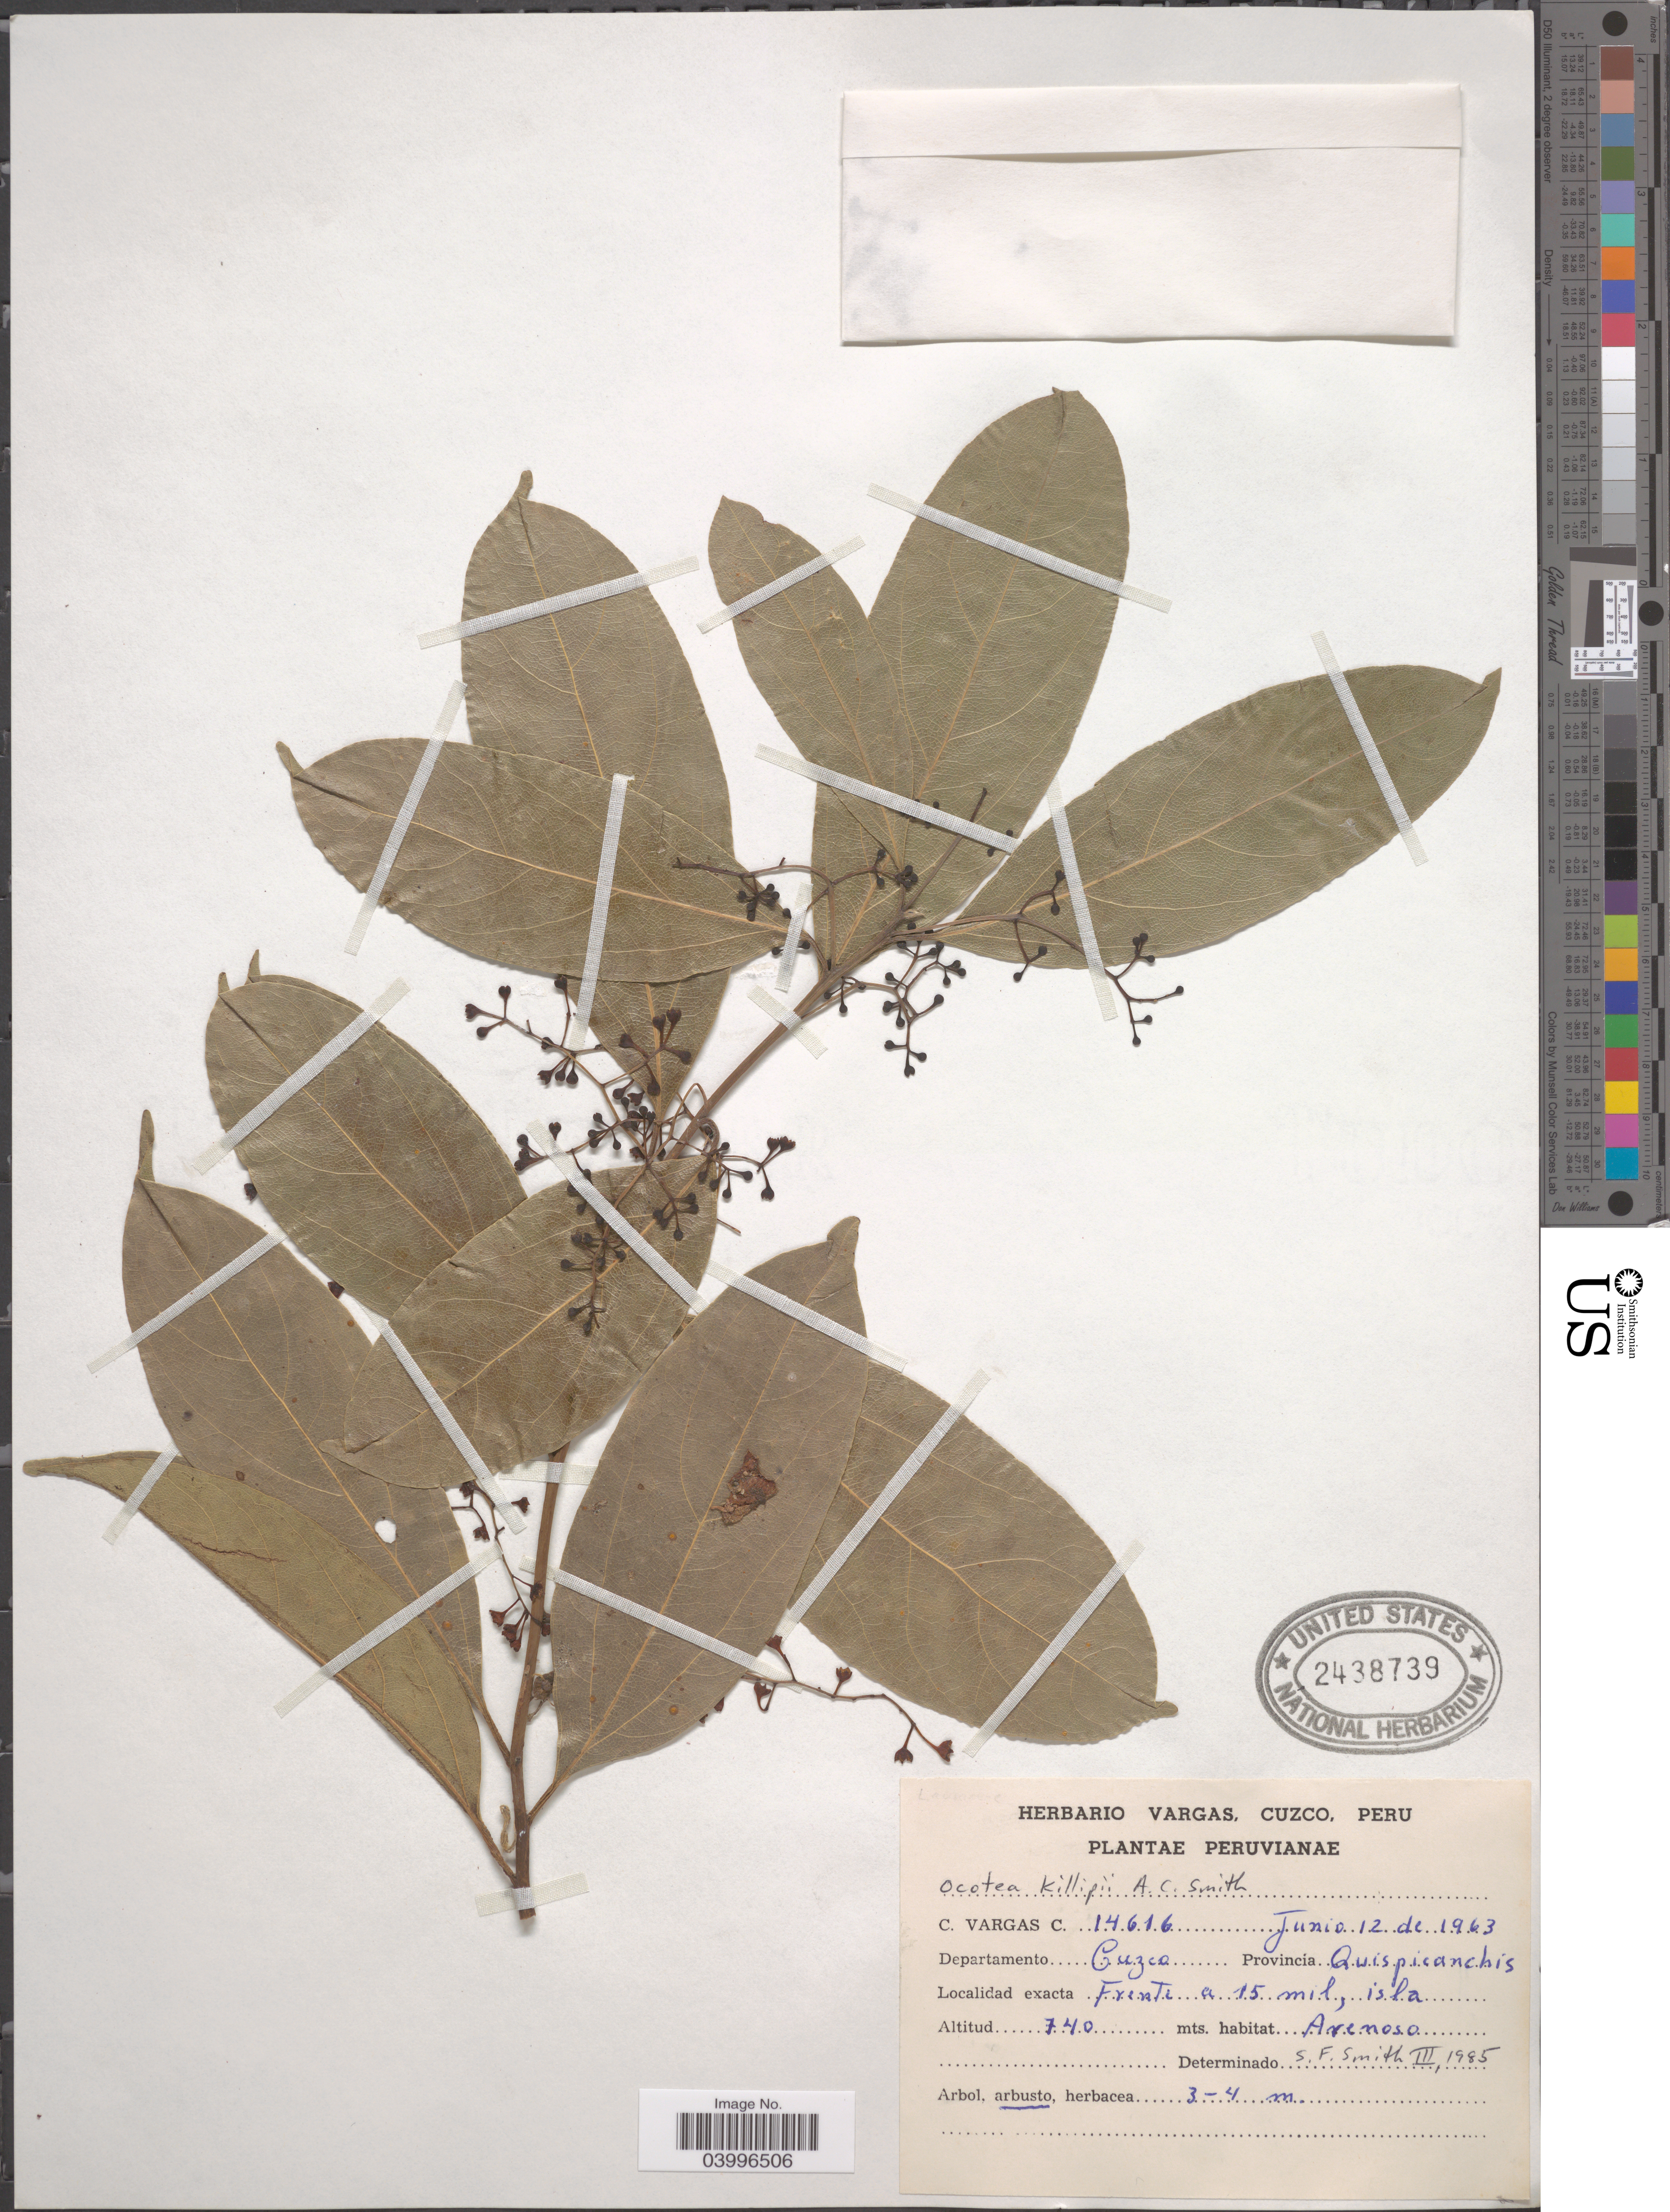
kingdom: Plantae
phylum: Tracheophyta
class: Magnoliopsida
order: Laurales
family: Lauraceae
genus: Ocotea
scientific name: Ocotea killipii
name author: A.C. Sm.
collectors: C. Vargas Calderón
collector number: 14616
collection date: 1963-06-12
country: Peru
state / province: Cusco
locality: Departamento Cuzco. Provincia Quispicanchis. Frente a 15 mil, isla.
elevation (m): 740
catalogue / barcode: US 2438739